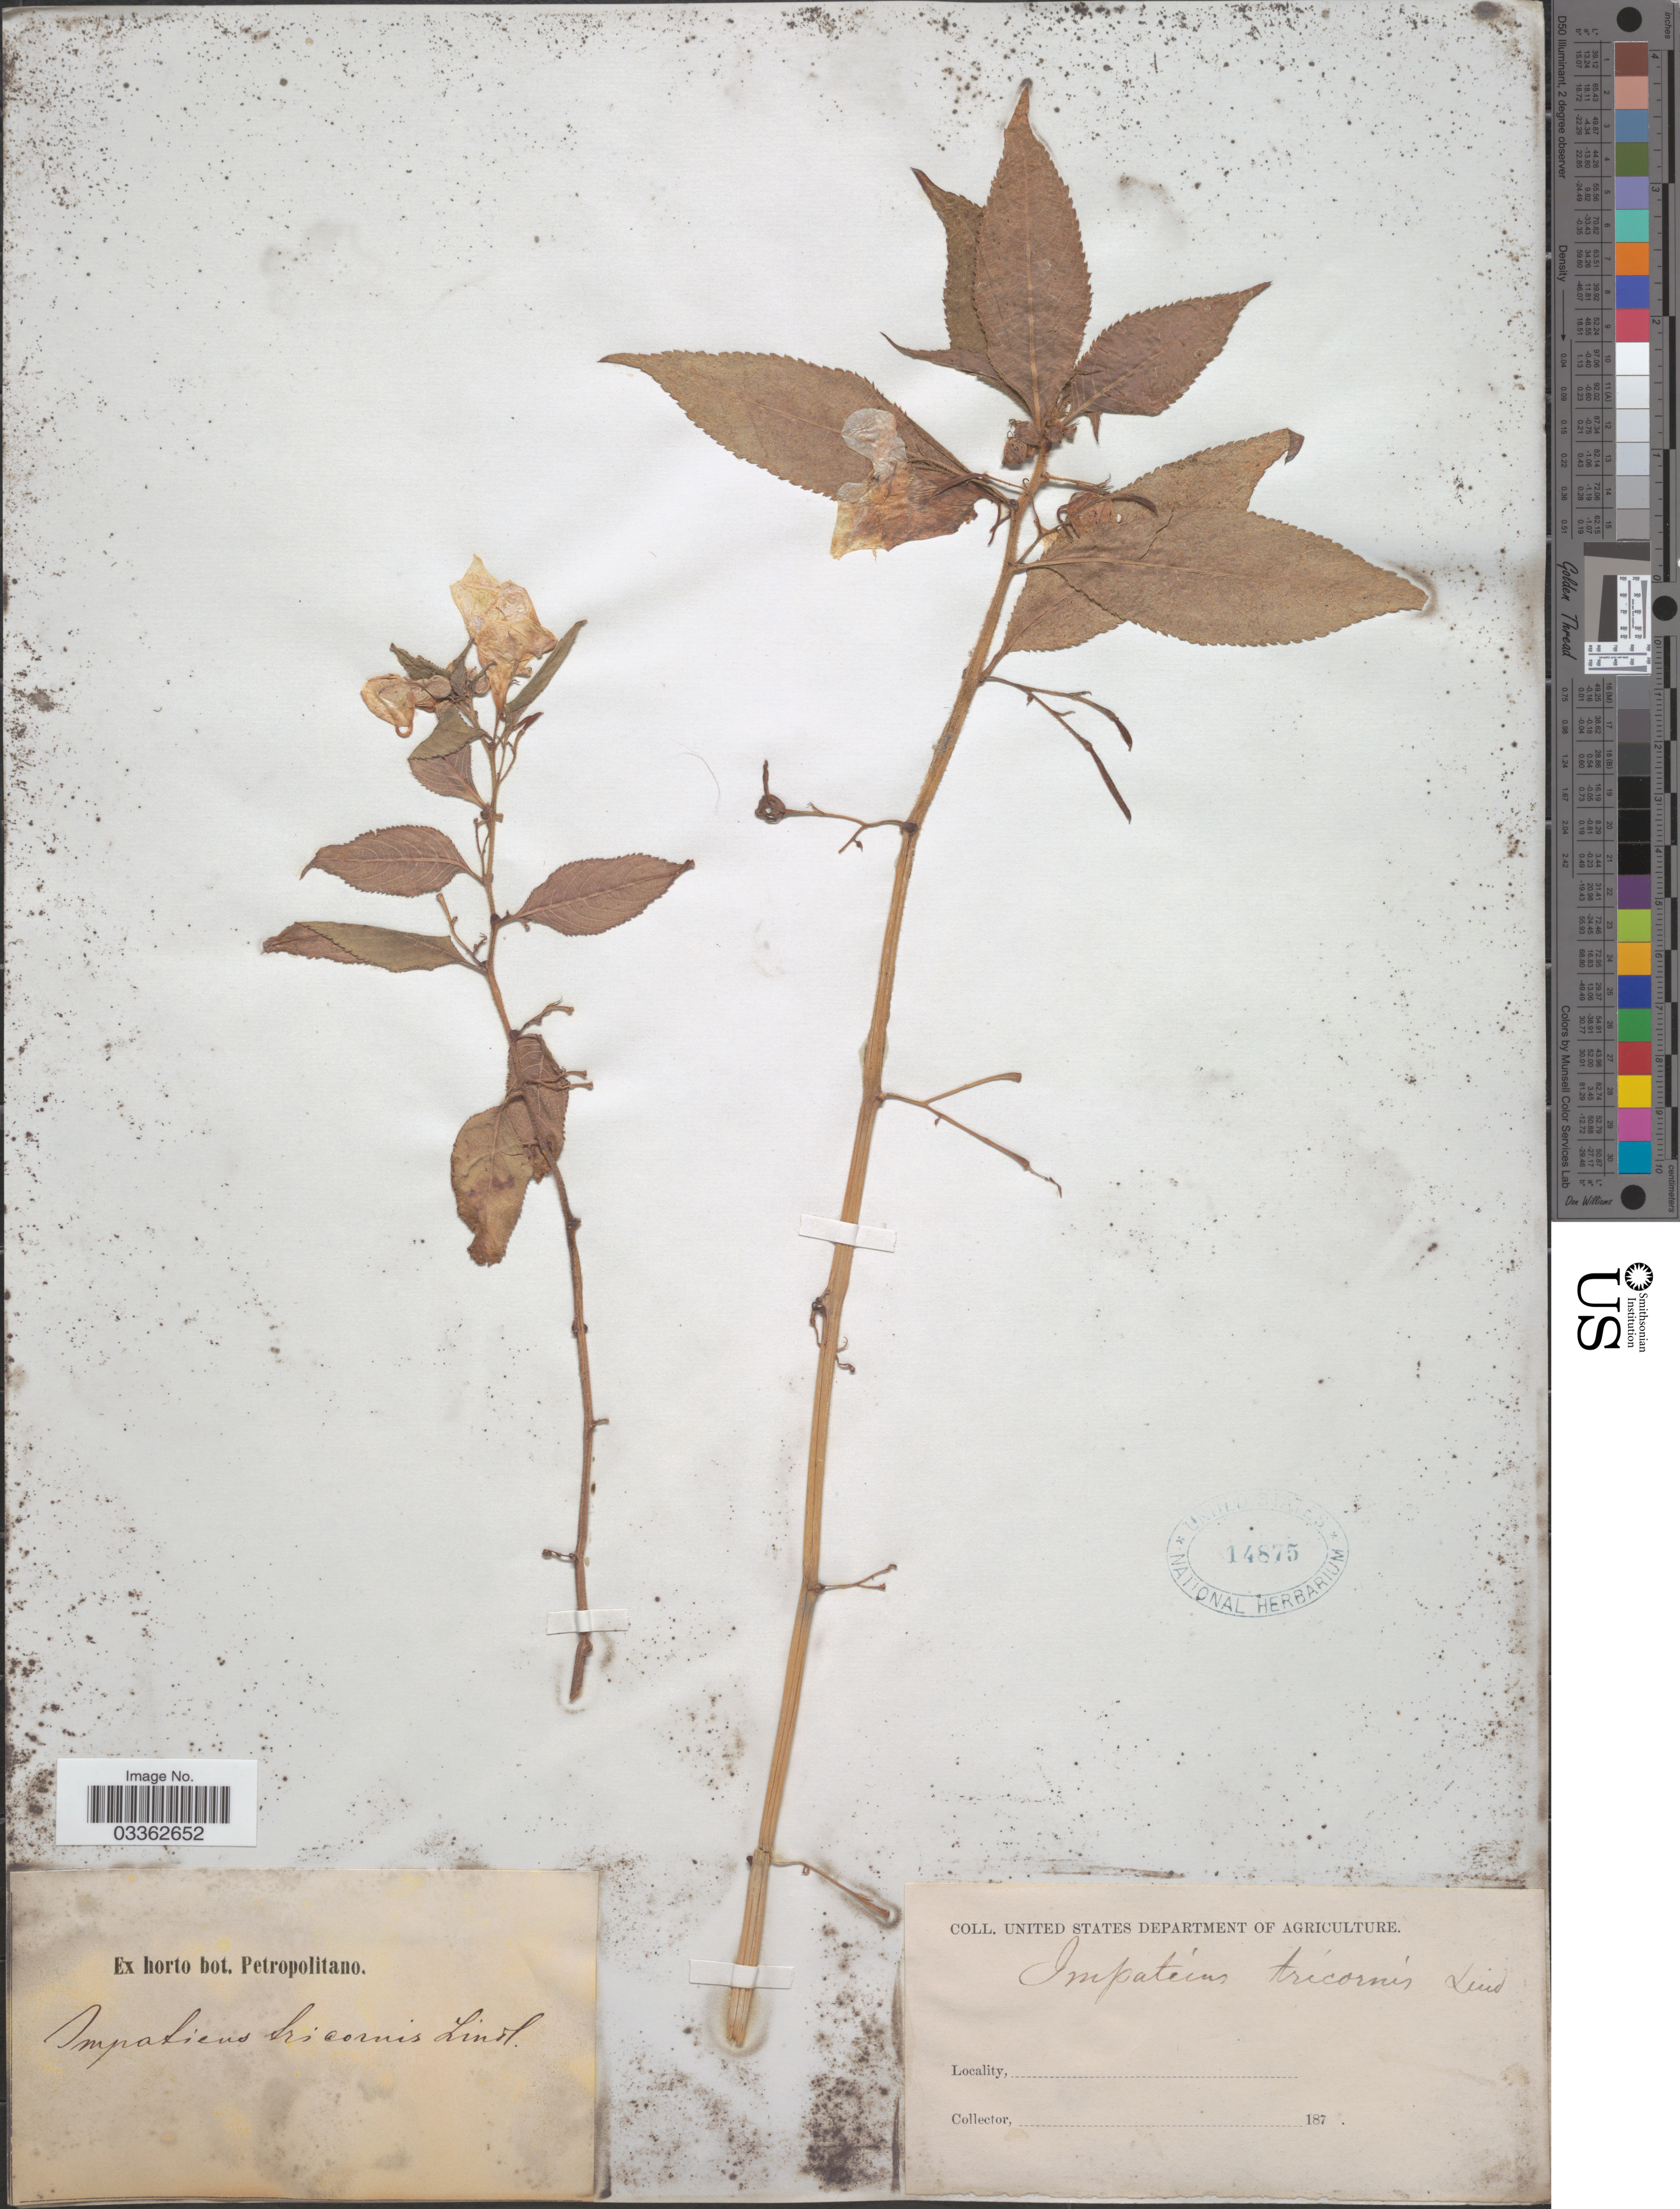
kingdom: Plantae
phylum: Tracheophyta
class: Magnoliopsida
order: Ericales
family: Balsaminaceae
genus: Impatiens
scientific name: Impatiens tricornis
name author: Lindl.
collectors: United States Department of Agriculture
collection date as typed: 187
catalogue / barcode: US 14875